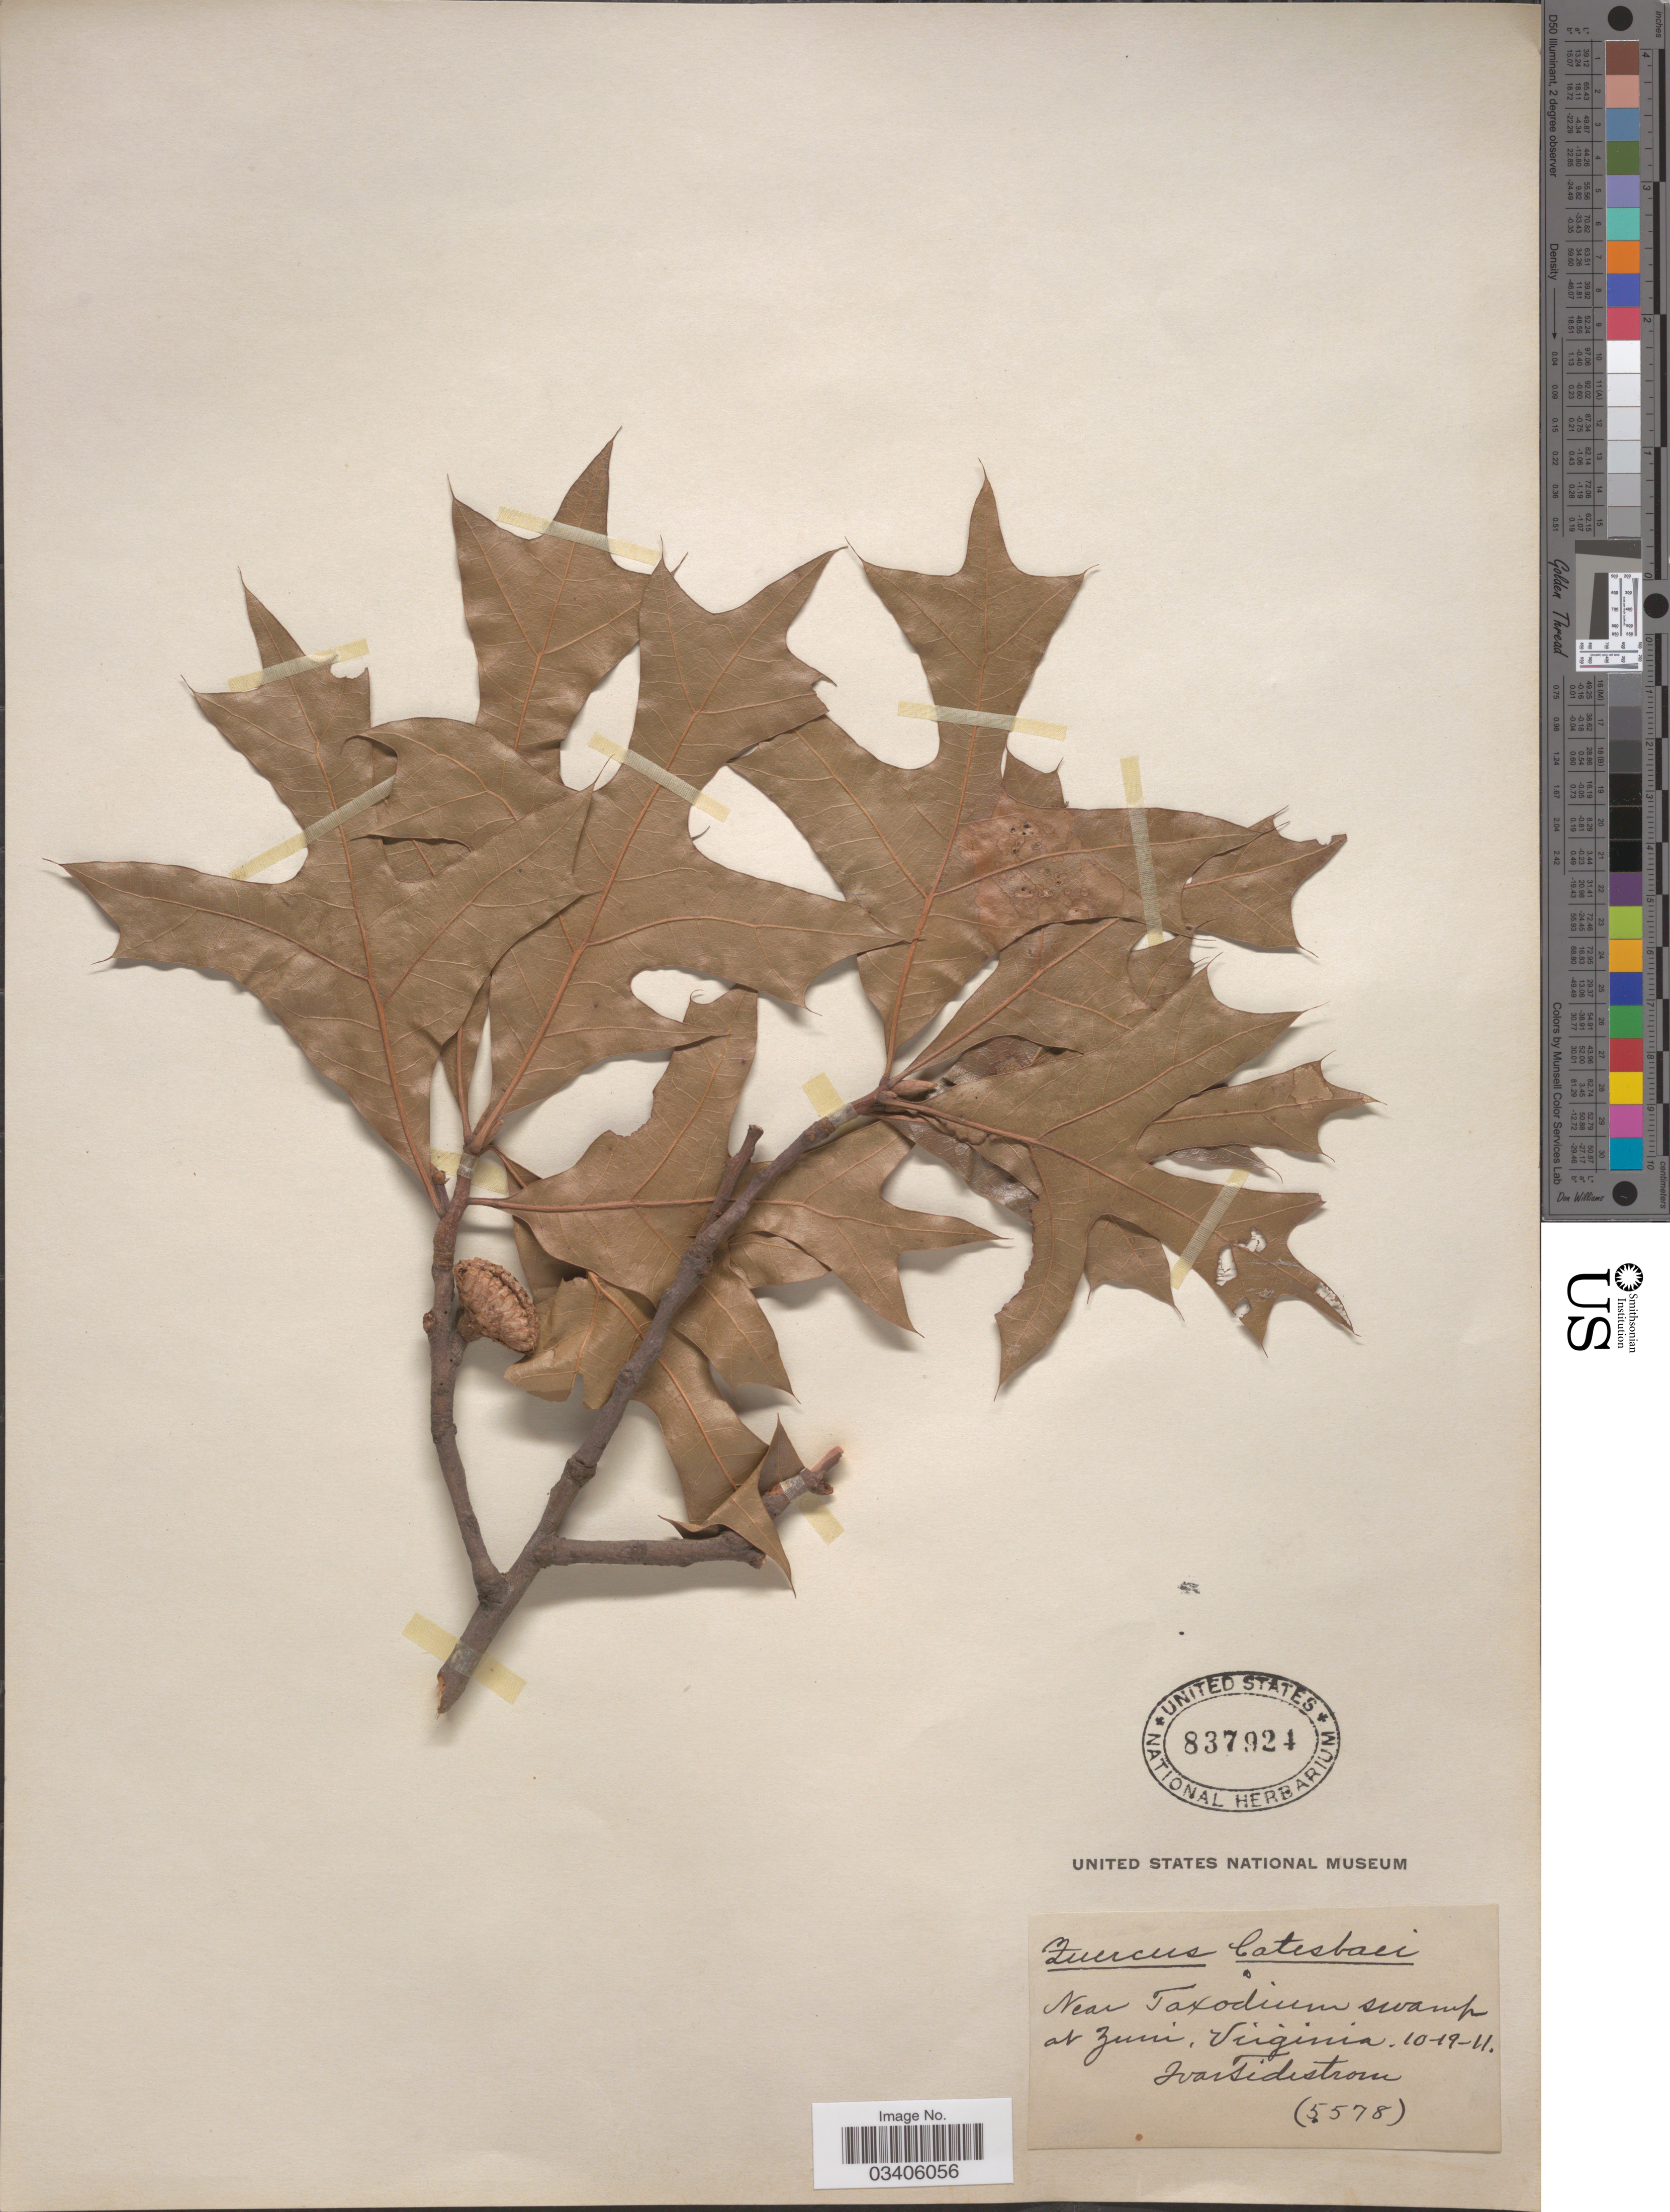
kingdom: Plantae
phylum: Tracheophyta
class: Magnoliopsida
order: Fagales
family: Fagaceae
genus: Quercus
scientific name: Quercus laevis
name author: Walter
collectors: I. F. Tidestrom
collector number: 5578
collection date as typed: Transcribed d/m/y: 19/10/11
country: United States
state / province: Virginia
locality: Near Taxodium swamp at Zuni.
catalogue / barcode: US 837924